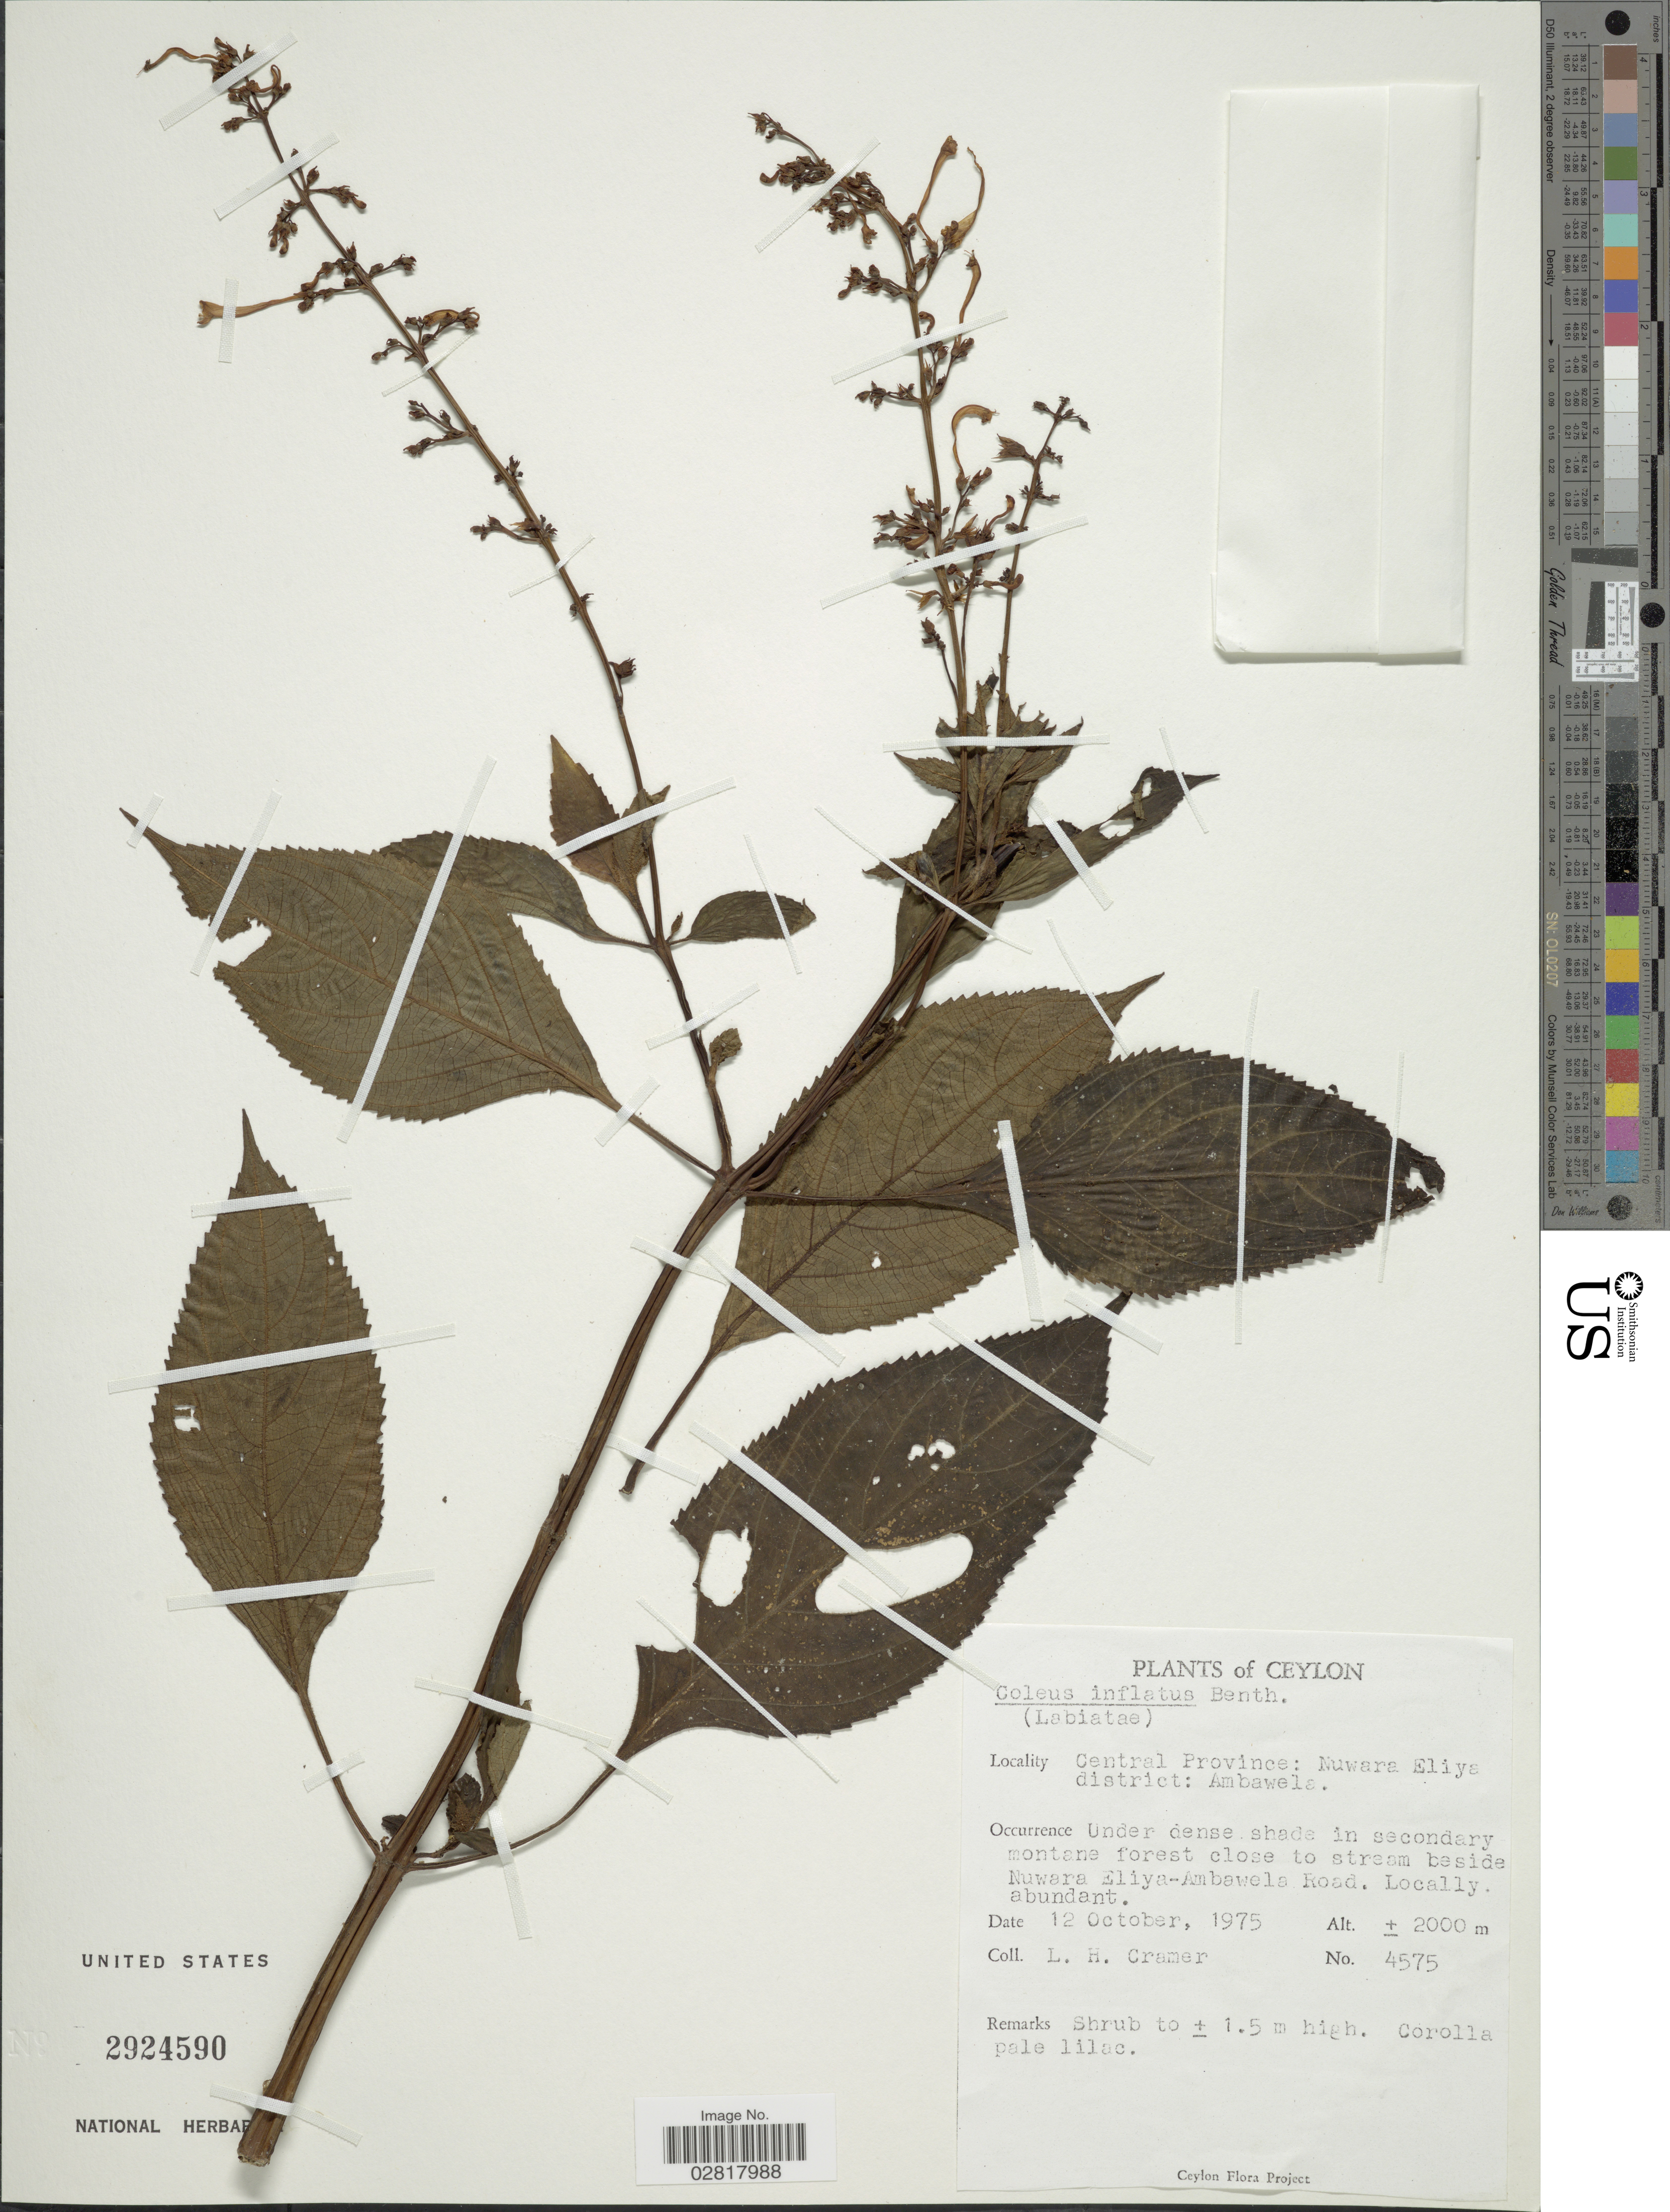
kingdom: Plantae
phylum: Tracheophyta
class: Magnoliopsida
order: Lamiales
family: Lamiaceae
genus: Plectranthus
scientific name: Plectranthus inflatus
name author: (Benth.) R.H. Willemse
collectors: L. H. Cramer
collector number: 4575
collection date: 1975-10-12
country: Sri Lanka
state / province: Central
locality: Ceylon, Nuwara Eliya district: Ambawela, close to stream beside Nuwara Eliya-Ambawela Road.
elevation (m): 2000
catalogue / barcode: US 2924590